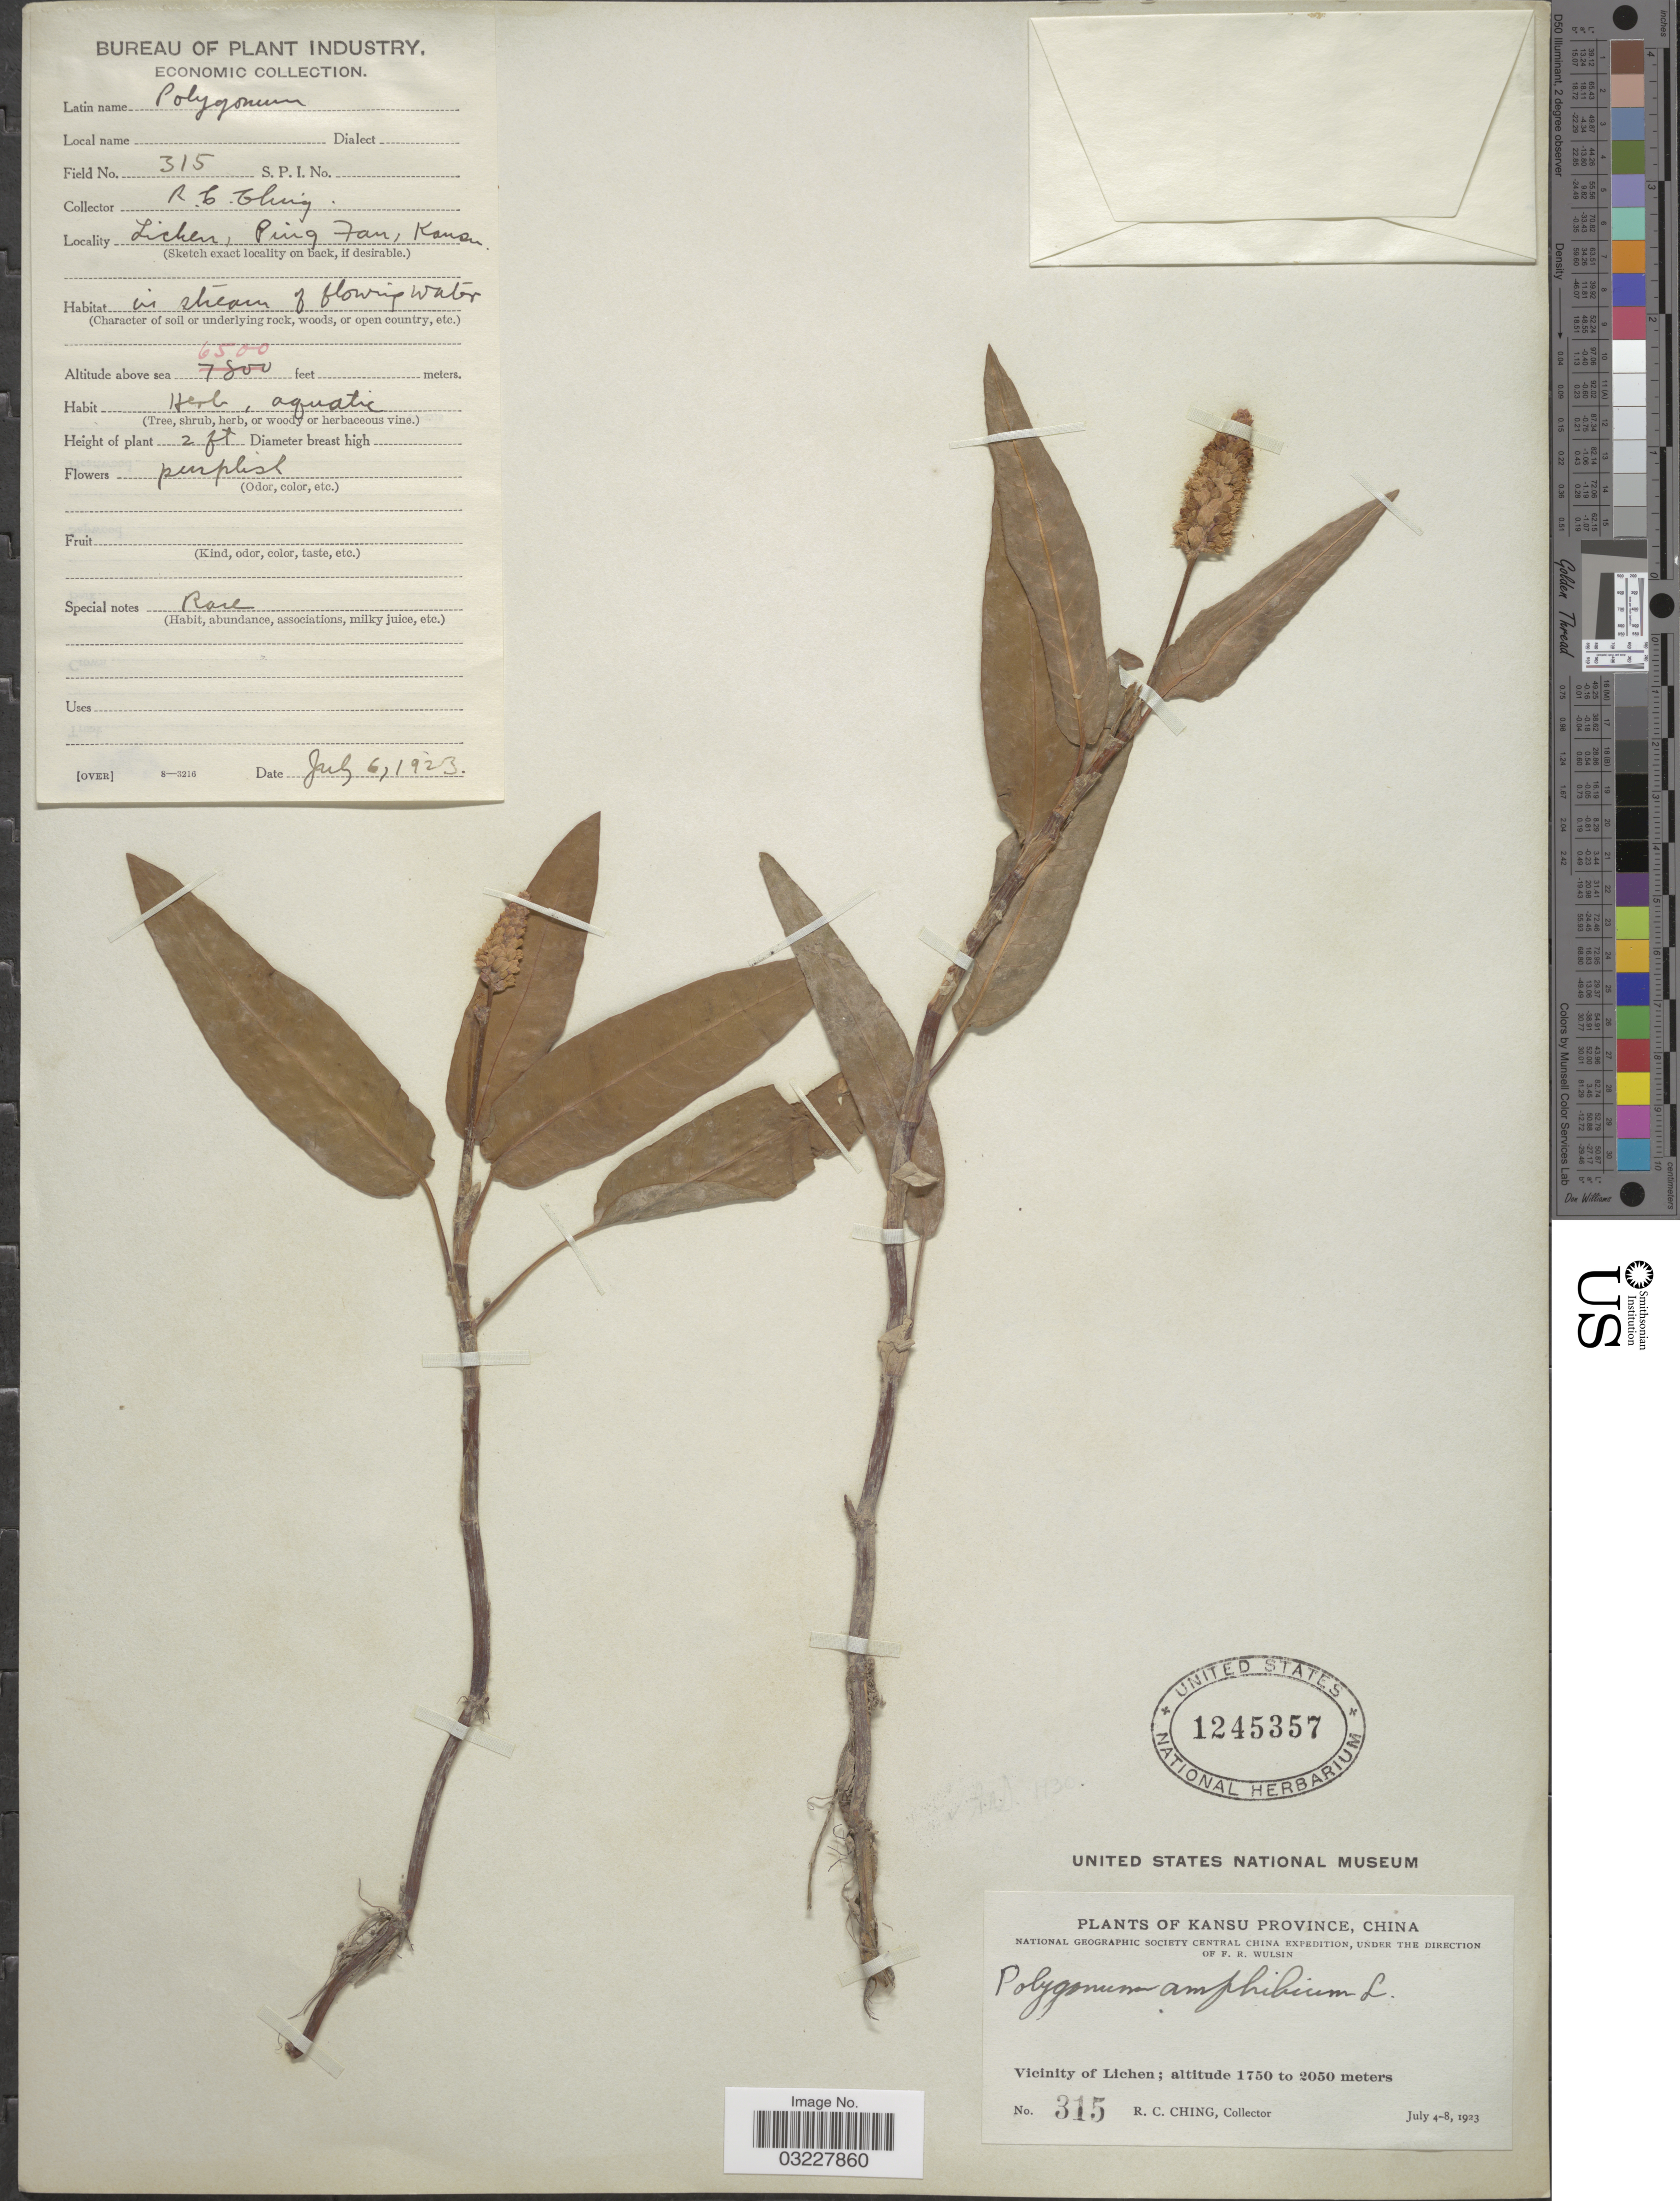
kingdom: Plantae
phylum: Tracheophyta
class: Magnoliopsida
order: Caryophyllales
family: Polygonaceae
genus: Polygonum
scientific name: Polygonum amphibium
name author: L.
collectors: R. C. Ching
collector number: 315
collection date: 1923-07-06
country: China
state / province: Gansu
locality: Kansu Province. Vicinity of Lichen. Ping Fau.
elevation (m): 1981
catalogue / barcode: US 1245357